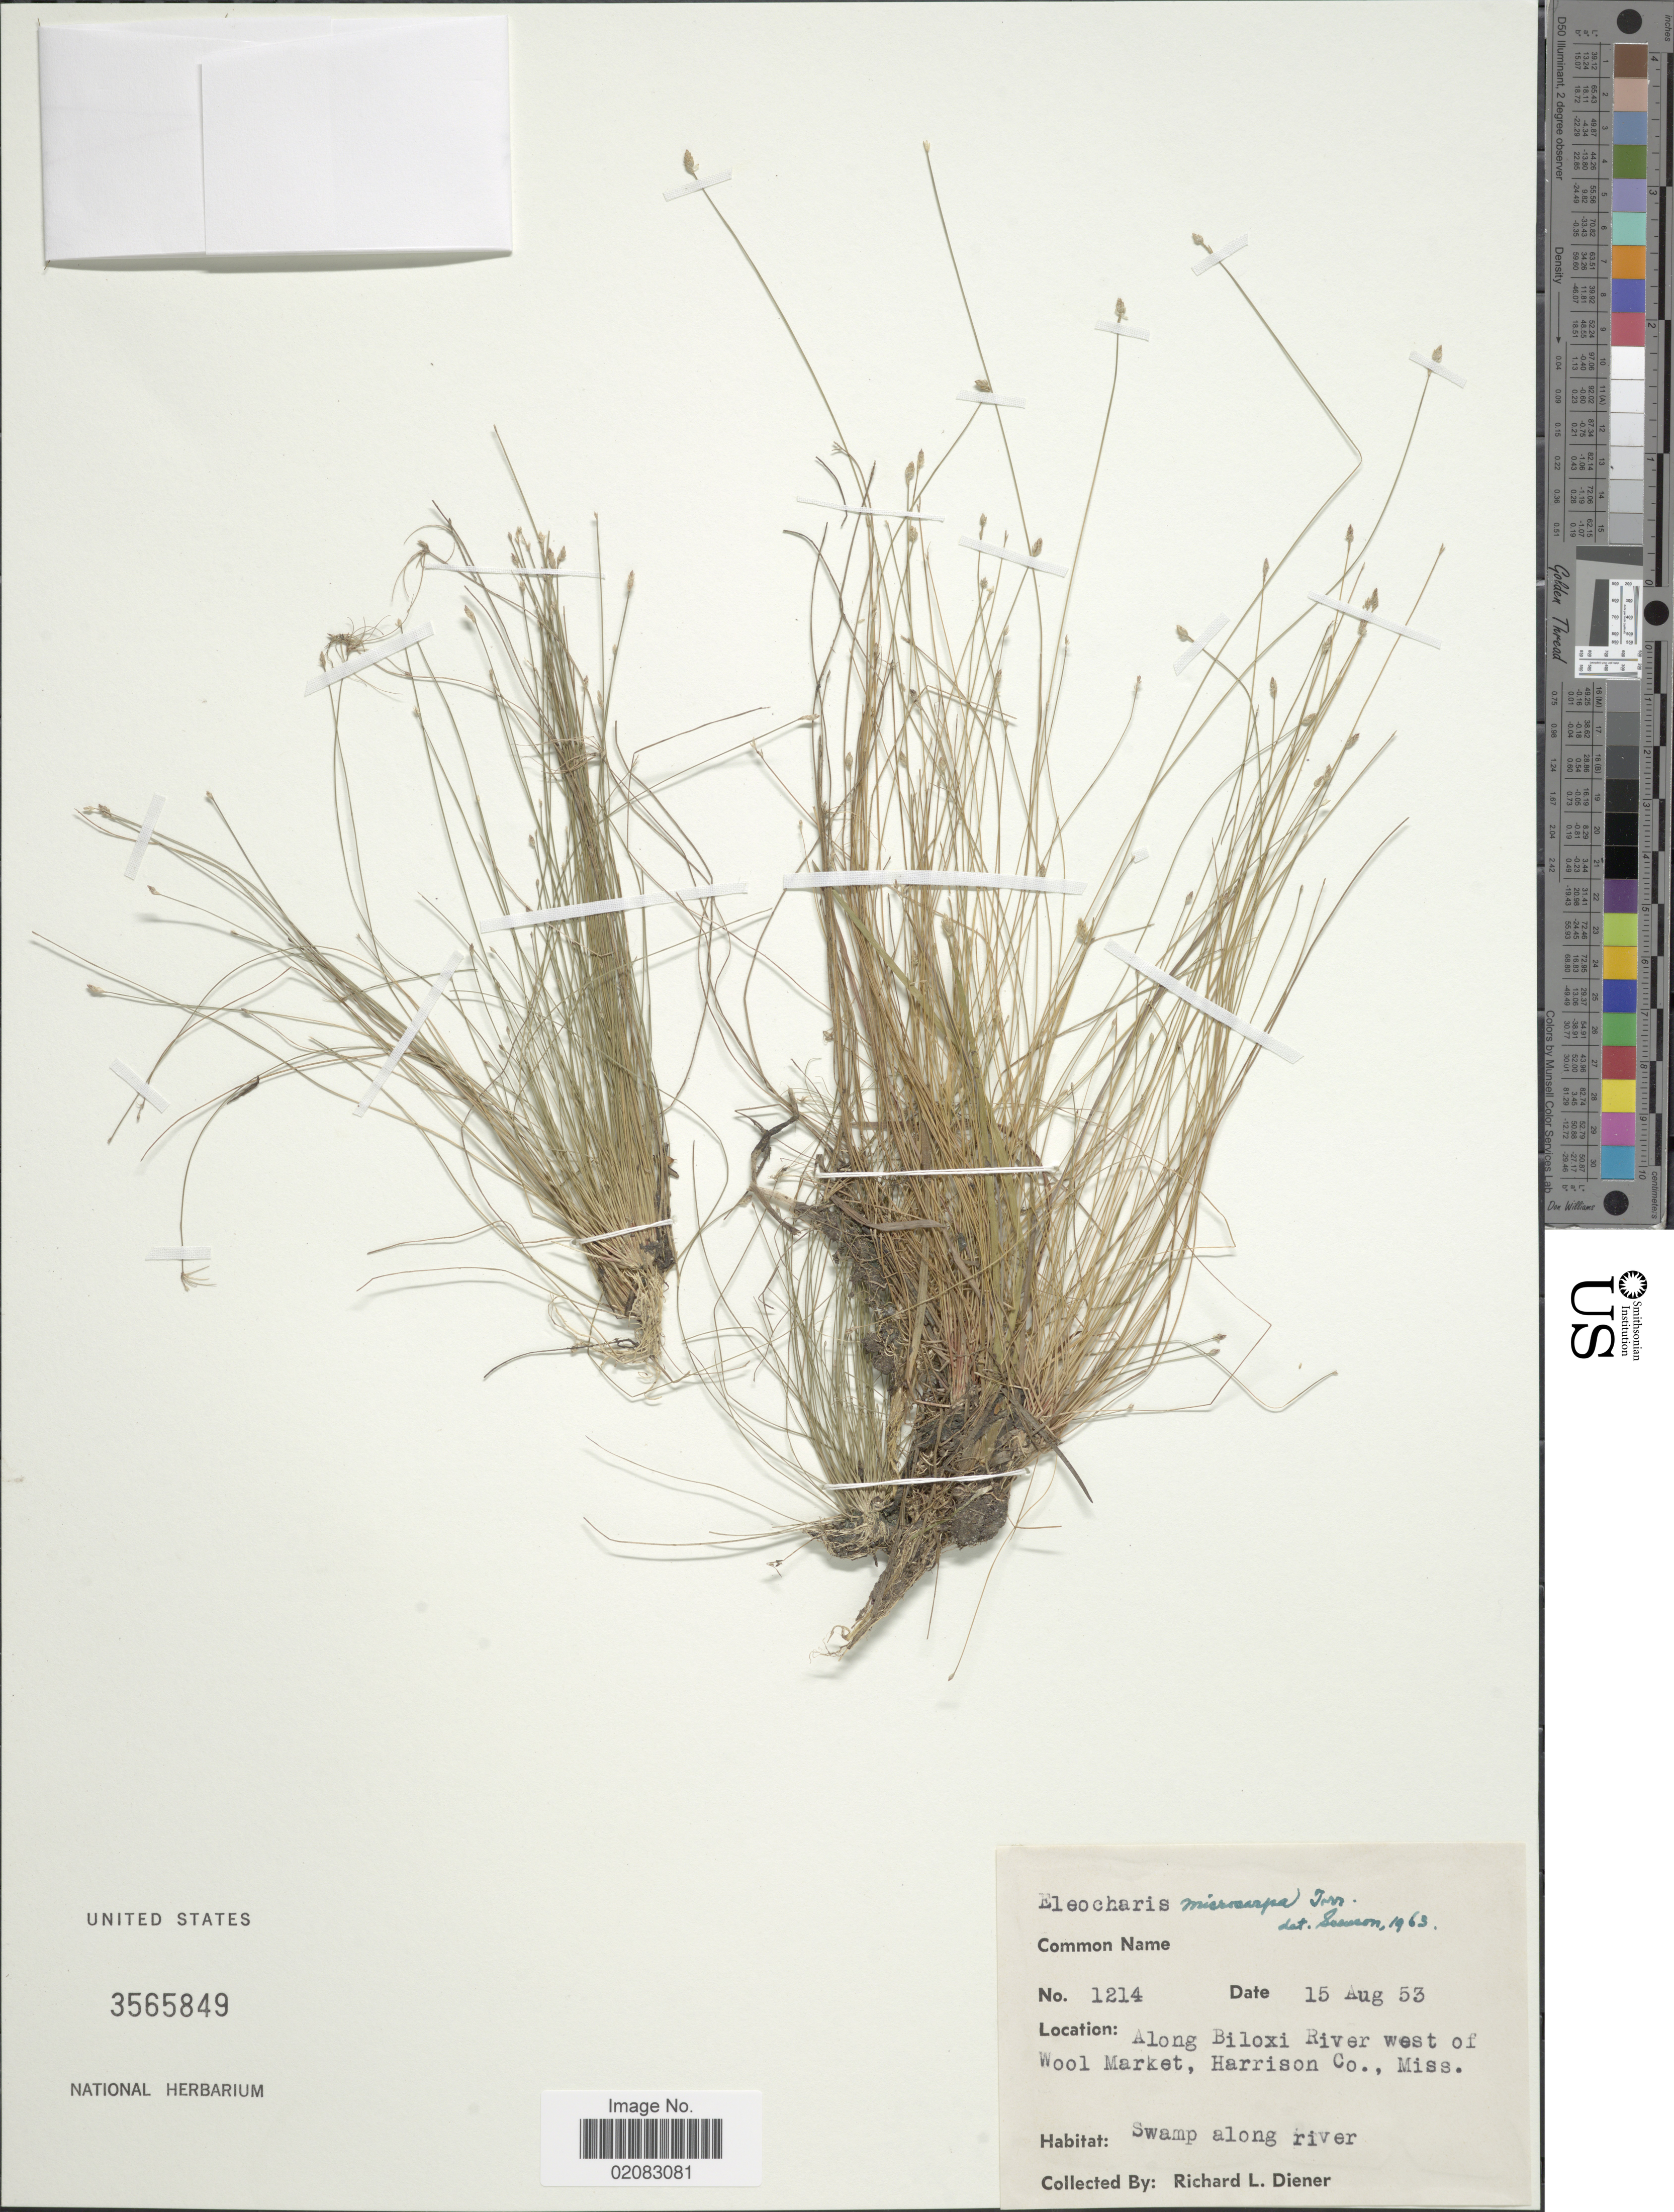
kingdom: Plantae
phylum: Tracheophyta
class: Liliopsida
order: Poales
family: Cyperaceae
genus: Eleocharis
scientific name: Eleocharis microcarpa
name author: Torr.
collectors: R. Diener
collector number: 1214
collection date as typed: Transcribed d/m/y: 15/8/53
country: United States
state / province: Mississippi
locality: Along Biloxi River west of Wool Market, Harrison Co, Swamp along river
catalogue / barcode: US 3565849